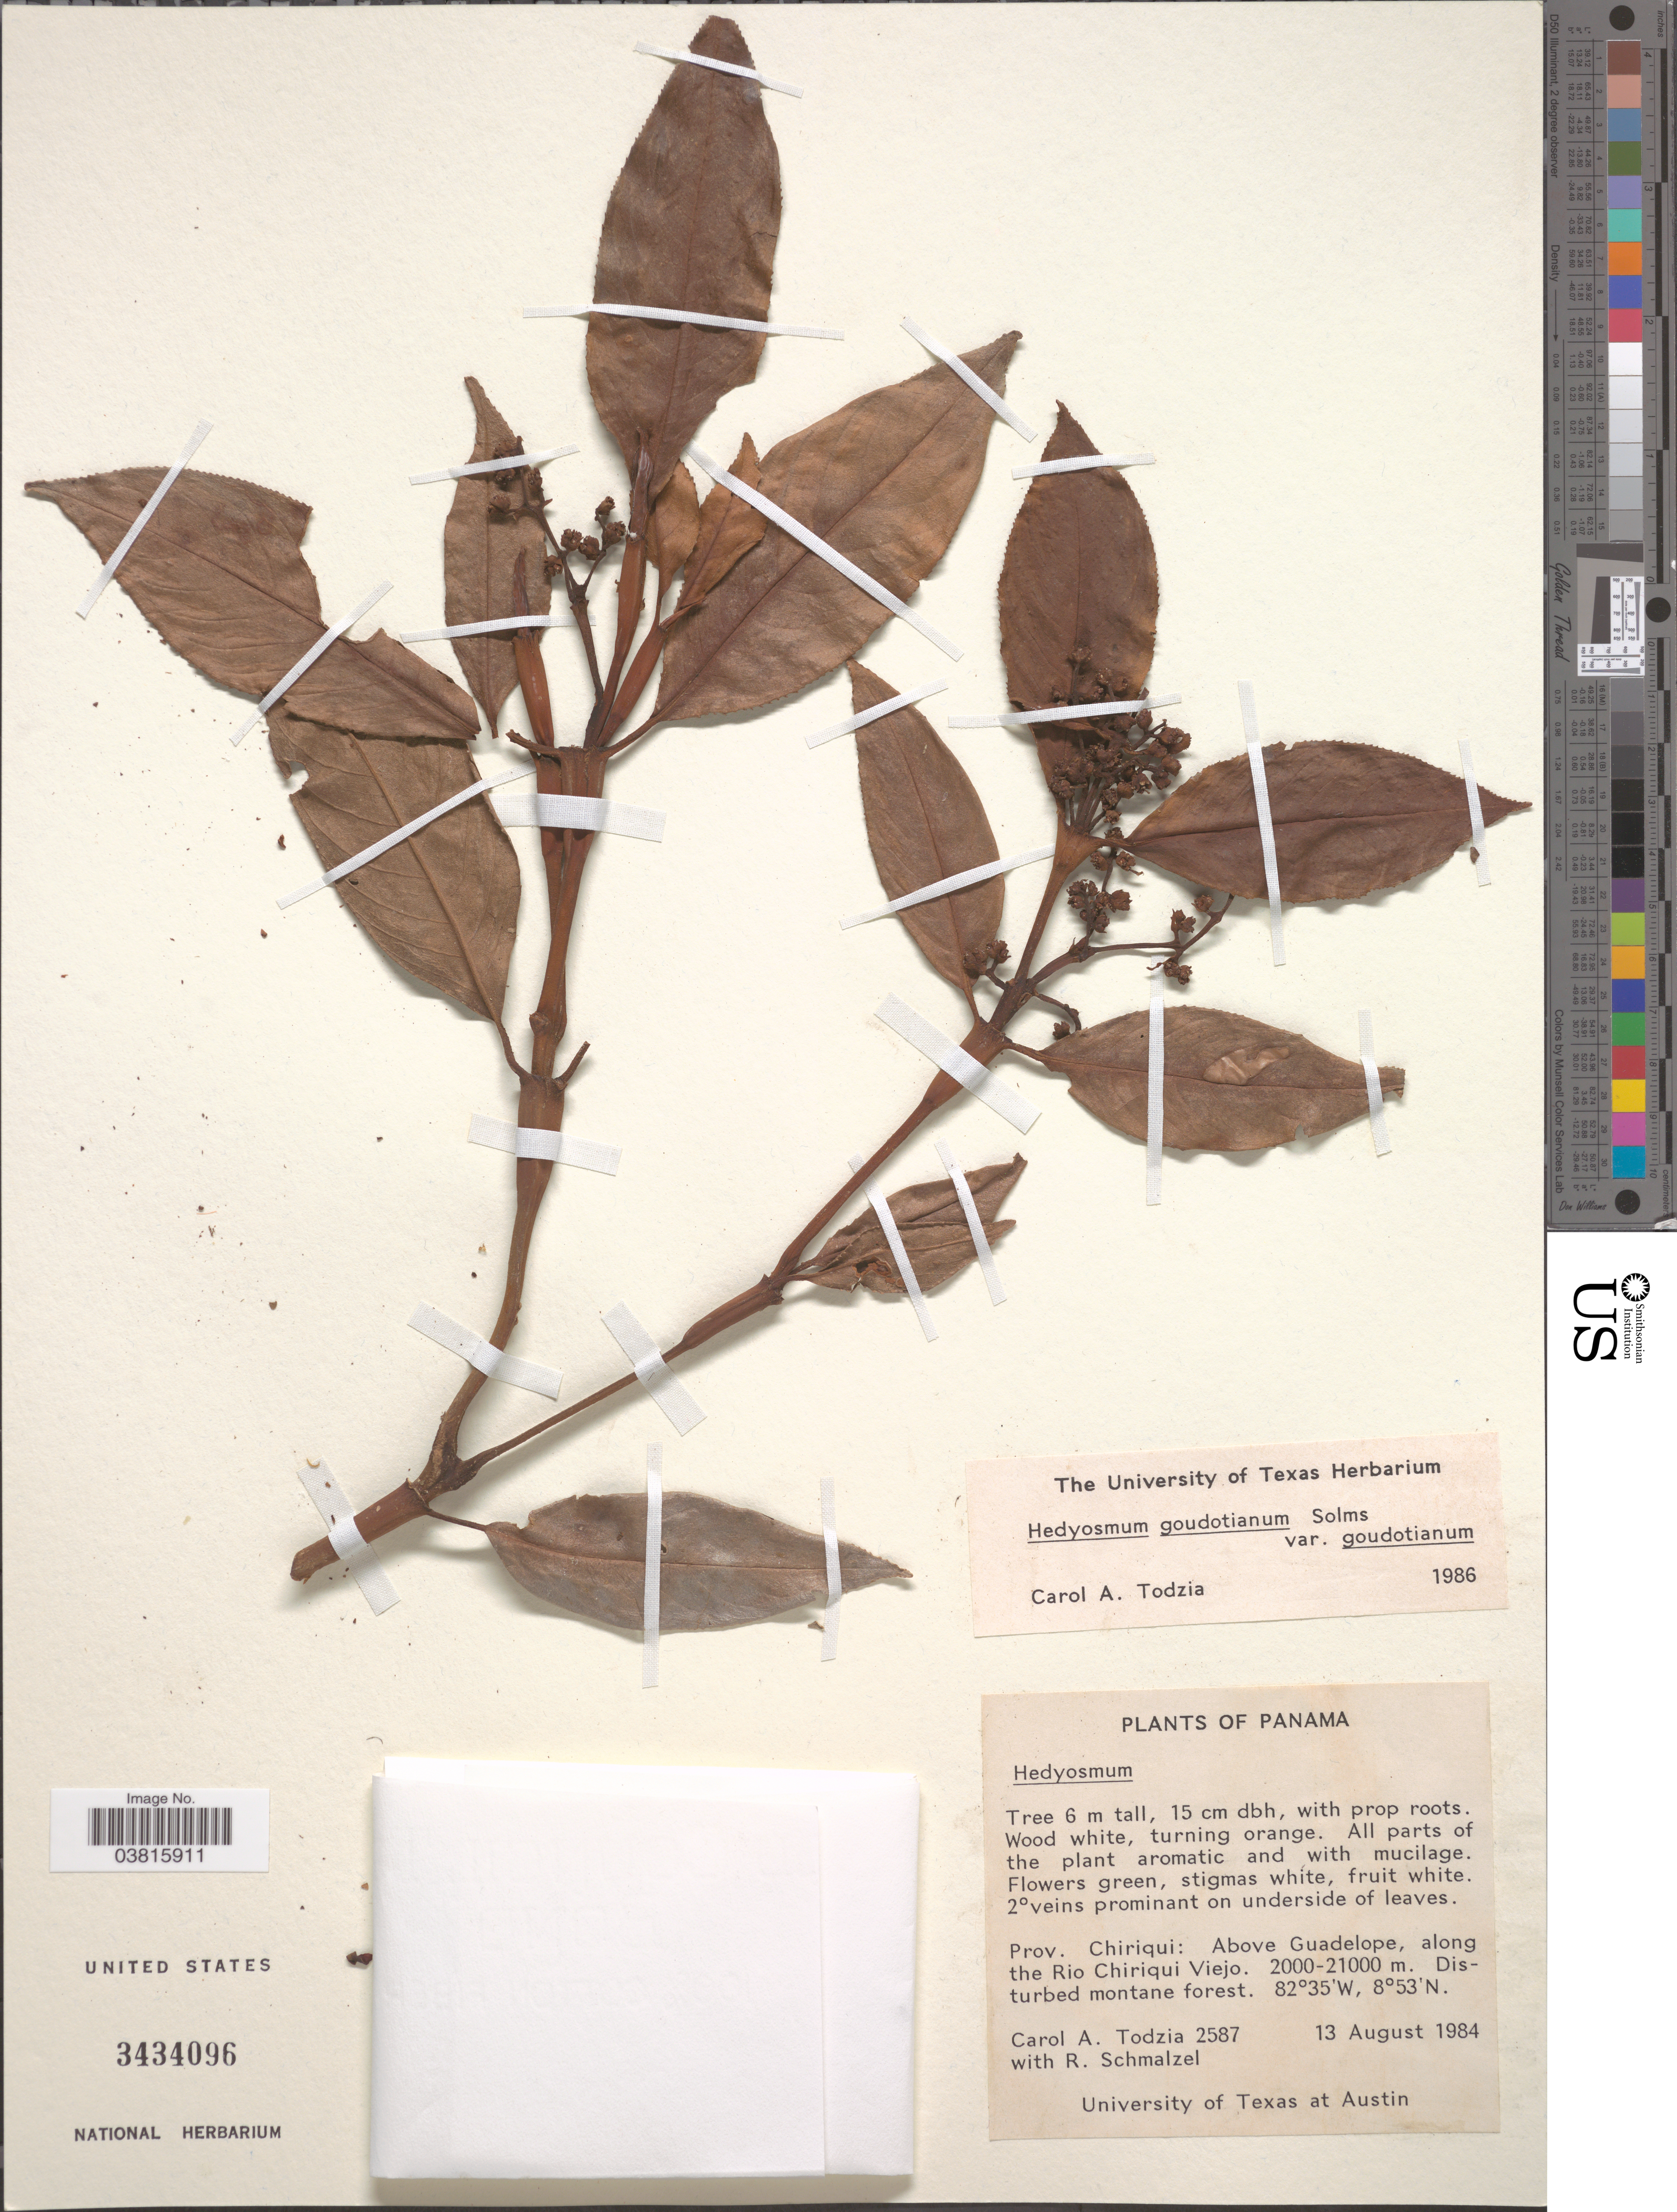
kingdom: Plantae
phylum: Tracheophyta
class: Magnoliopsida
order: Chloranthales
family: Chloranthaceae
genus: Hedyosmum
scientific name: Hedyosmum goudotianum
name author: Solms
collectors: C. A. Todzia & R. Schmalzel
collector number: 2587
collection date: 1984-08-13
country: Panama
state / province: Chiriqui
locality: Above Guadelope, along the Rio Chiriqui Viejo.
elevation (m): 2000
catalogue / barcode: US 3434096